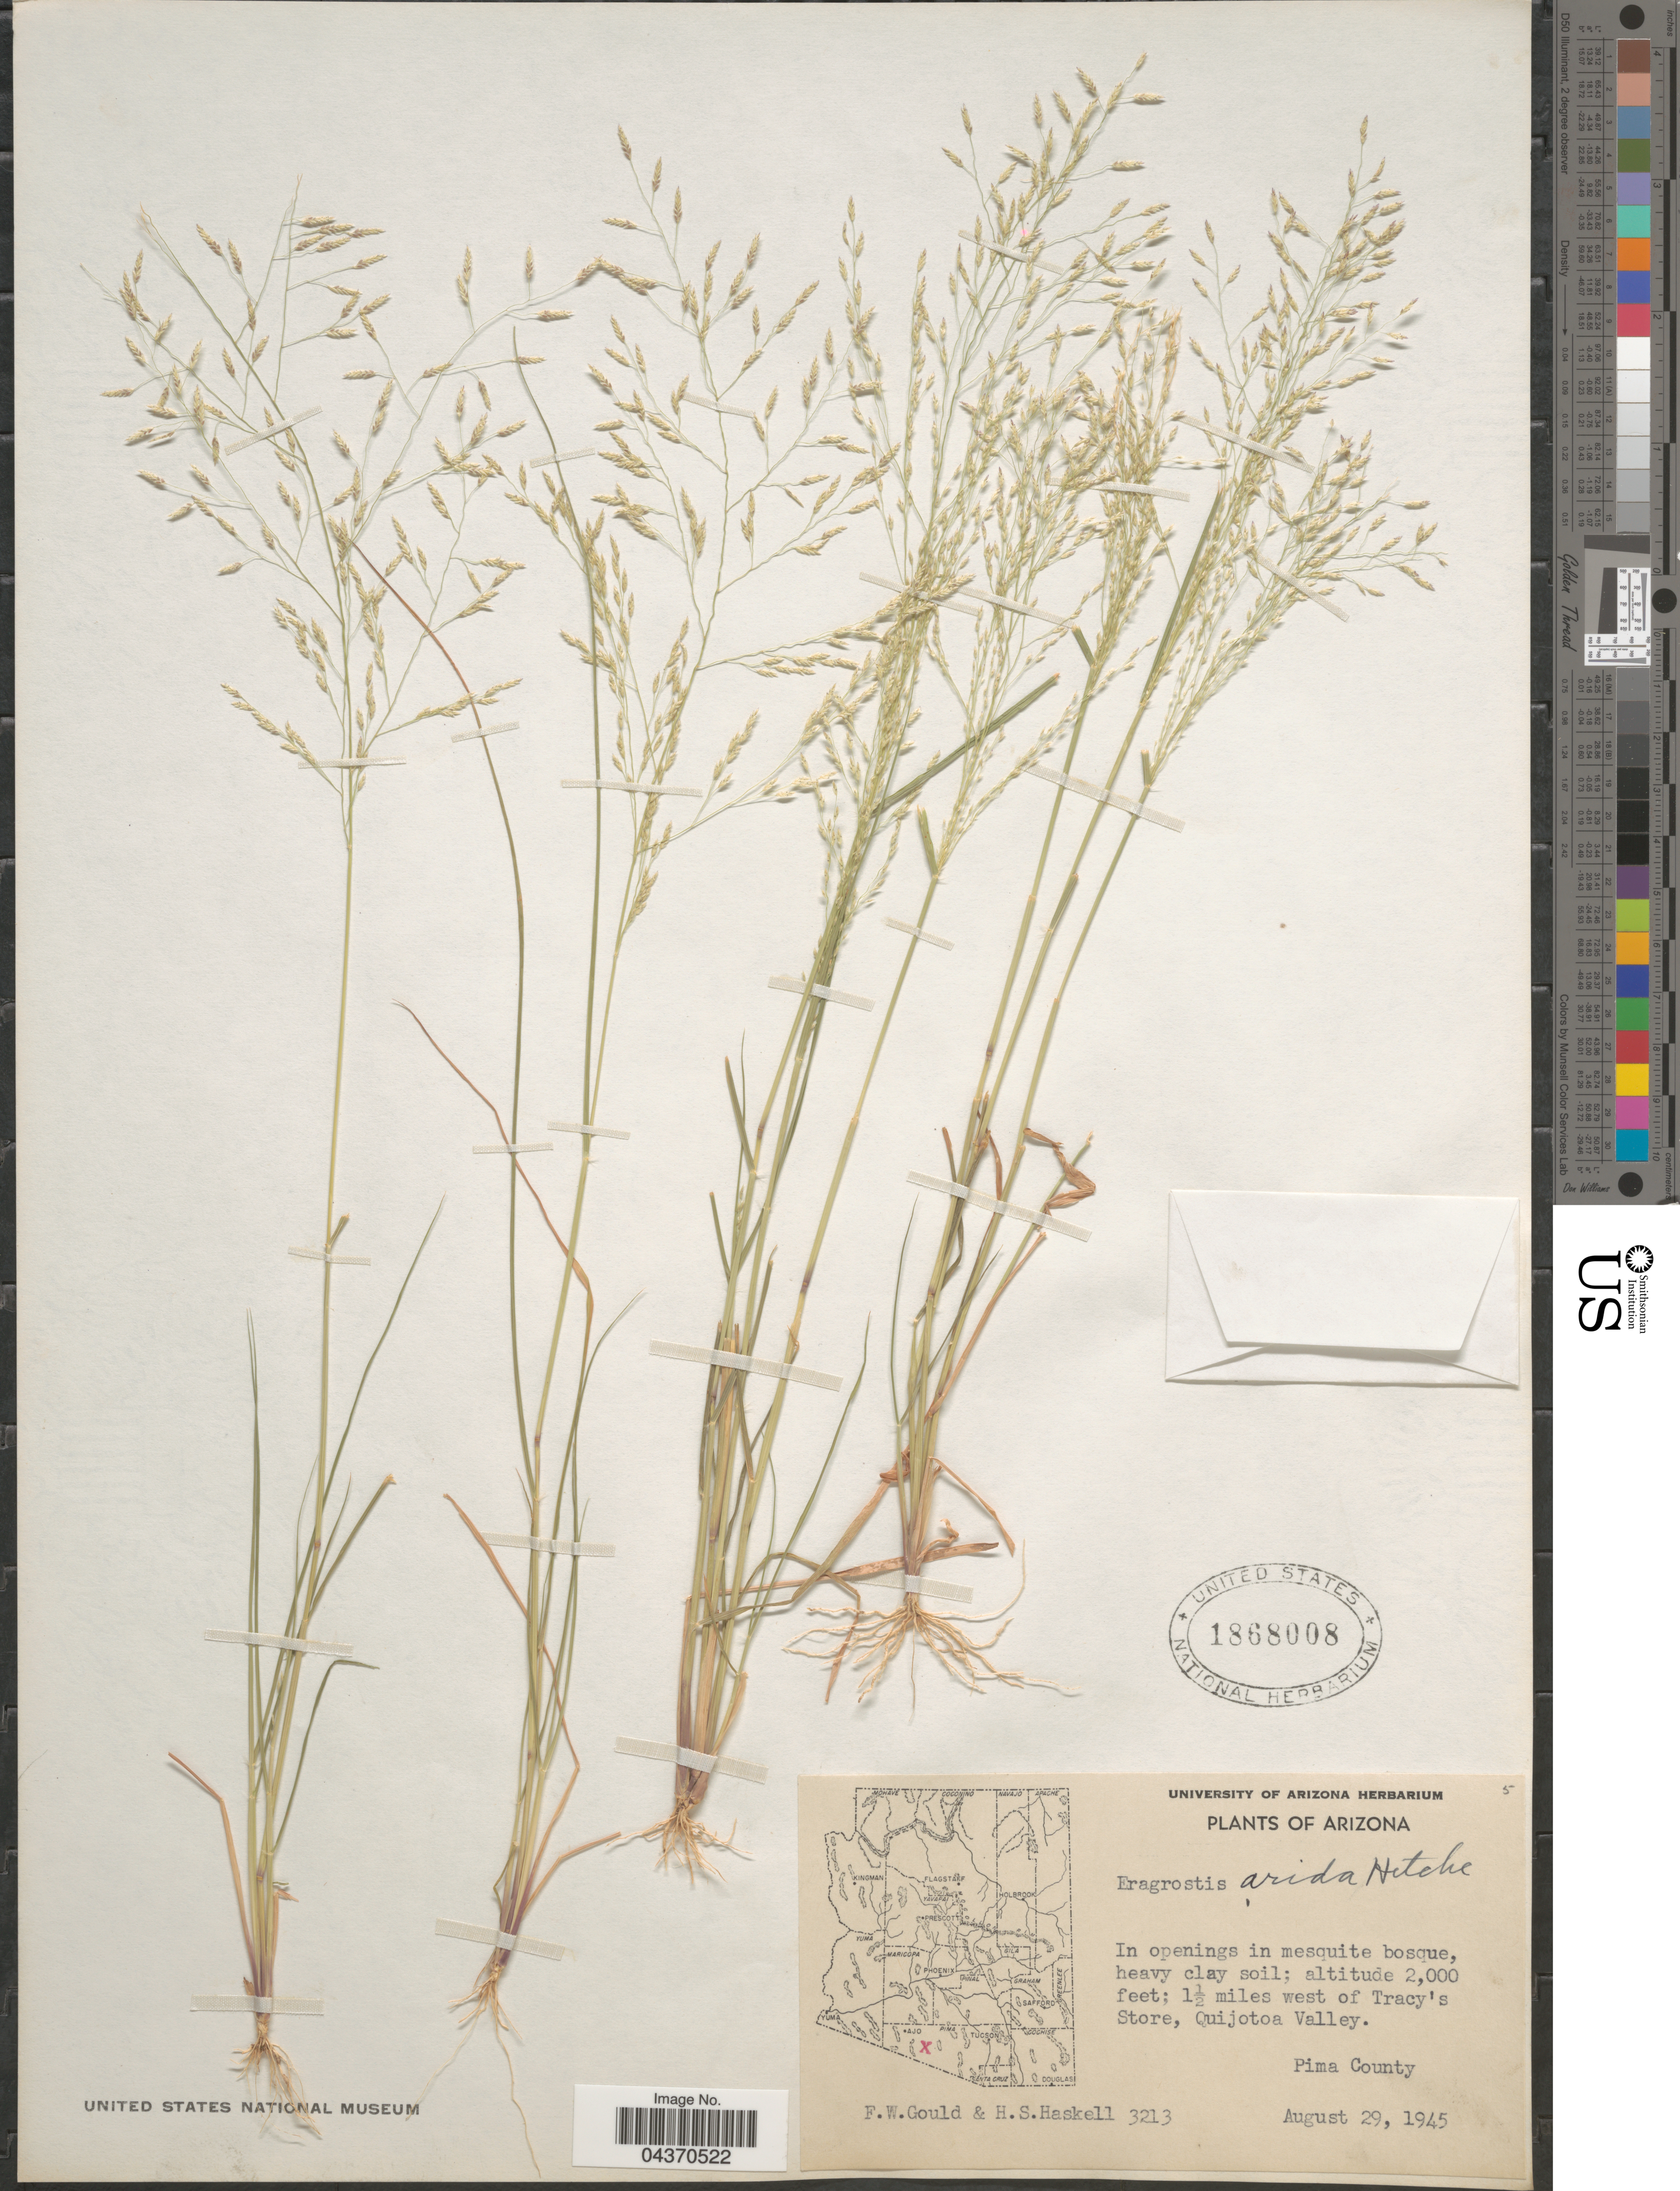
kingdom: Plantae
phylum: Tracheophyta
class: Liliopsida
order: Poales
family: Poaceae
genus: Eragrostis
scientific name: Eragrostis pectinacea var. miserrima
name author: (E. Fourn.) Reeder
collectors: F. W. Gould & H. Haskell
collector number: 3213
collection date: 1945-08-29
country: United States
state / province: Arizona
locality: In openings in mesquite bosque, 1½ miles west of Tracy's Store, Quijotoa Valley. Pima County.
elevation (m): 610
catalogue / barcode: US 1868008